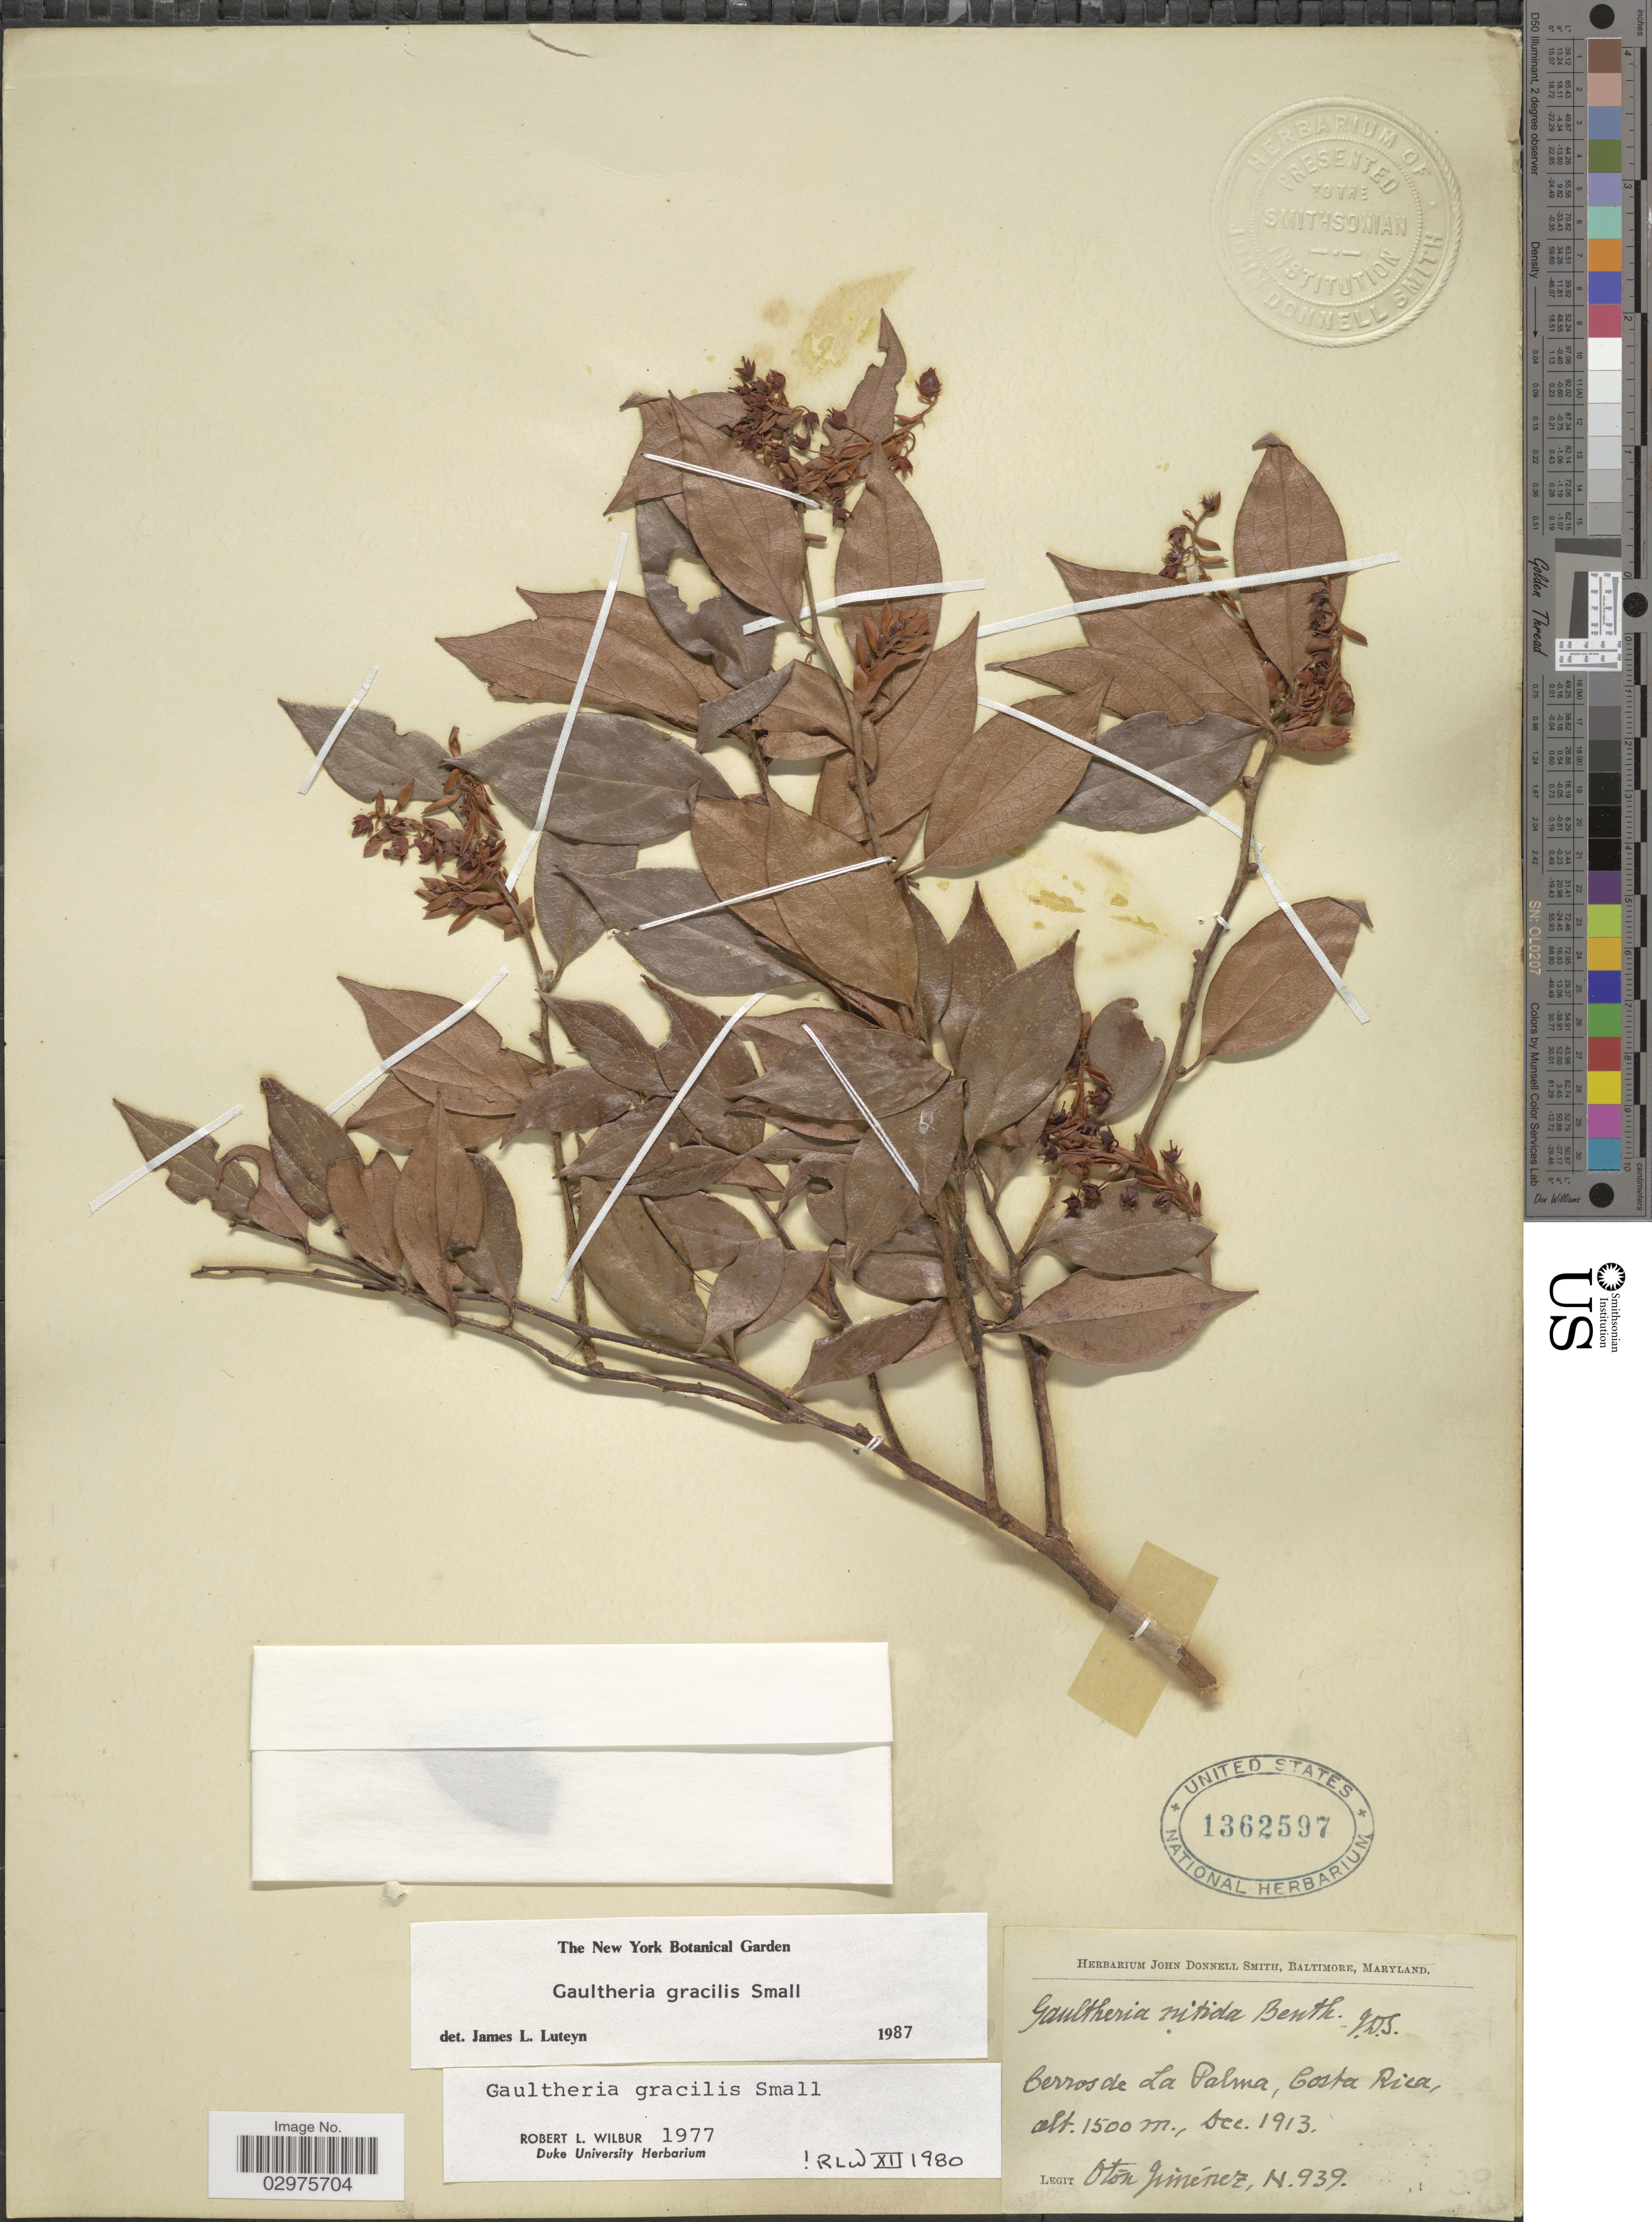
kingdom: Plantae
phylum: Tracheophyta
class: Magnoliopsida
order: Ericales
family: Ericaceae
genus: Gaultheria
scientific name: Gaultheria gracilis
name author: Small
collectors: O. Jimenez L.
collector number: N939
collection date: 1913-12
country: Costa Rica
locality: Cerros de La Palma.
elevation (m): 1500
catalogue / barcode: US 1362597